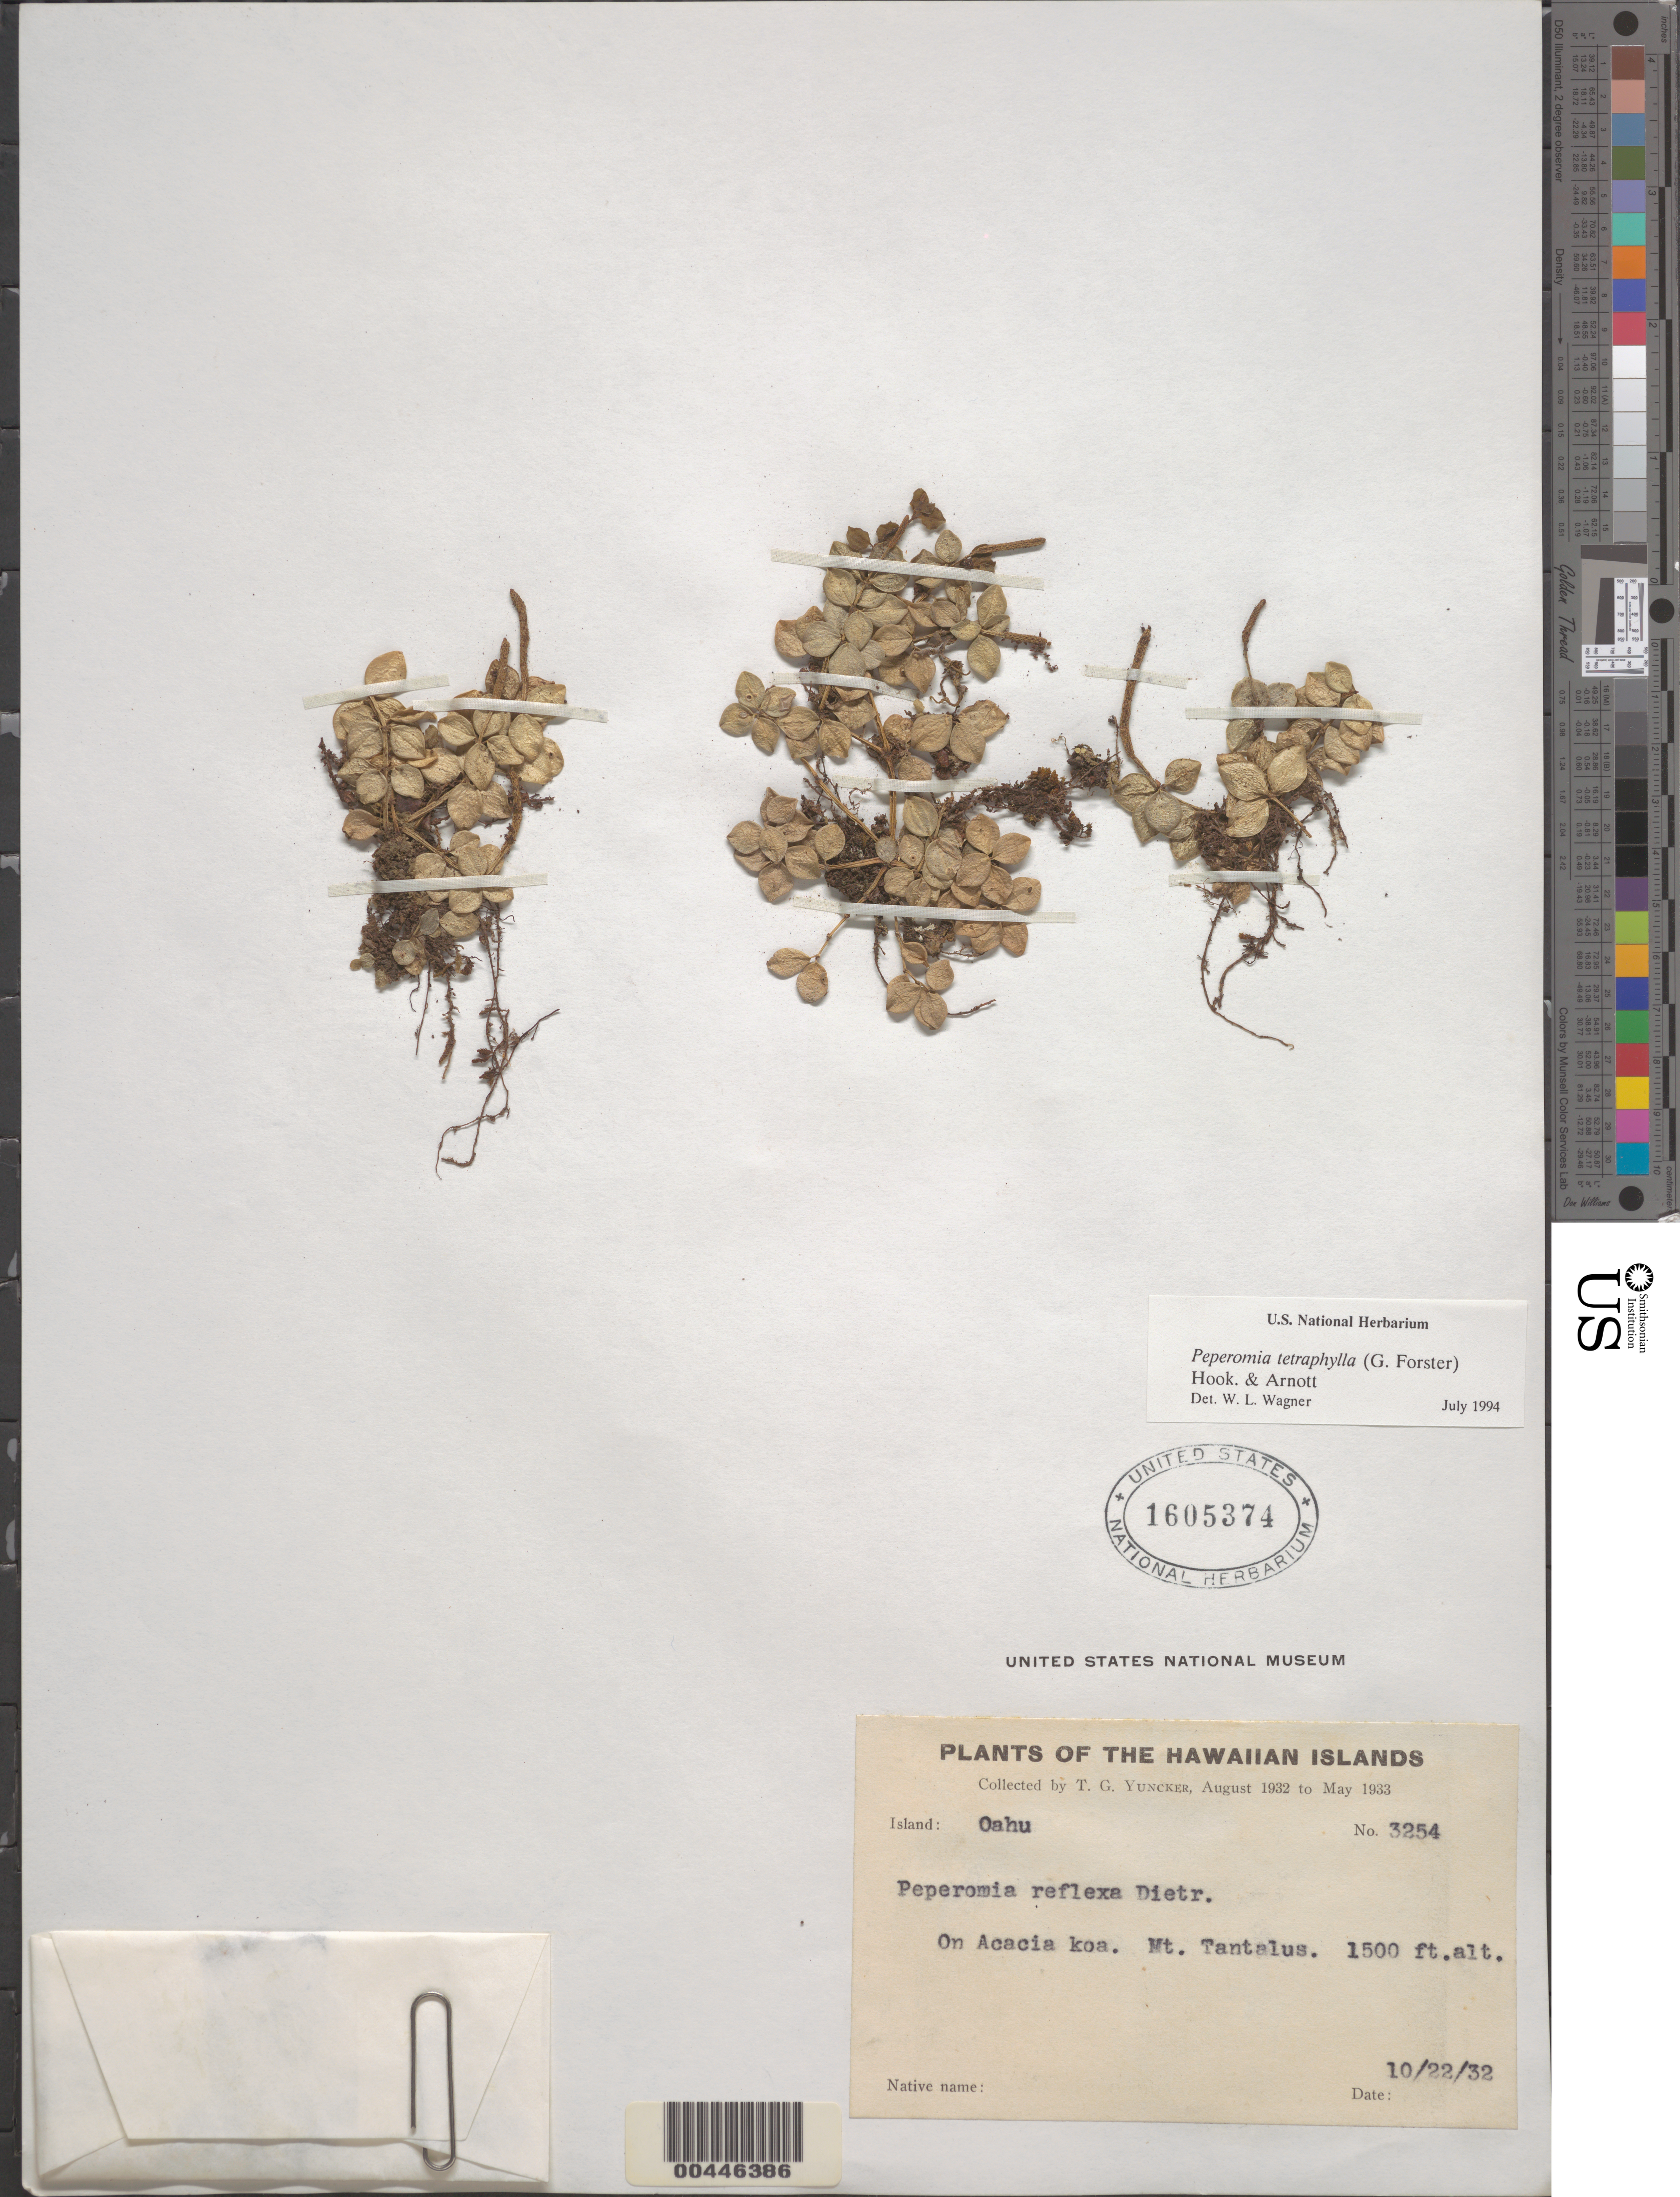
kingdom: Plantae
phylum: Tracheophyta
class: Magnoliopsida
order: Piperales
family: Piperaceae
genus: Peperomia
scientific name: Peperomia trichopus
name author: Trel. in J.F. Macbr.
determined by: Wagner, W. L., (BOT), Smithsonian Institution - National Museum of Natural History (UNITED STATES)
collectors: T. G. Yuncker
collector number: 3254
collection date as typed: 22 Oct 1932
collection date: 1932-10-22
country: United States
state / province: Hawaii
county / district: Honolulu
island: Oahu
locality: Mt Tantalus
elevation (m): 457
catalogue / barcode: US 1605374